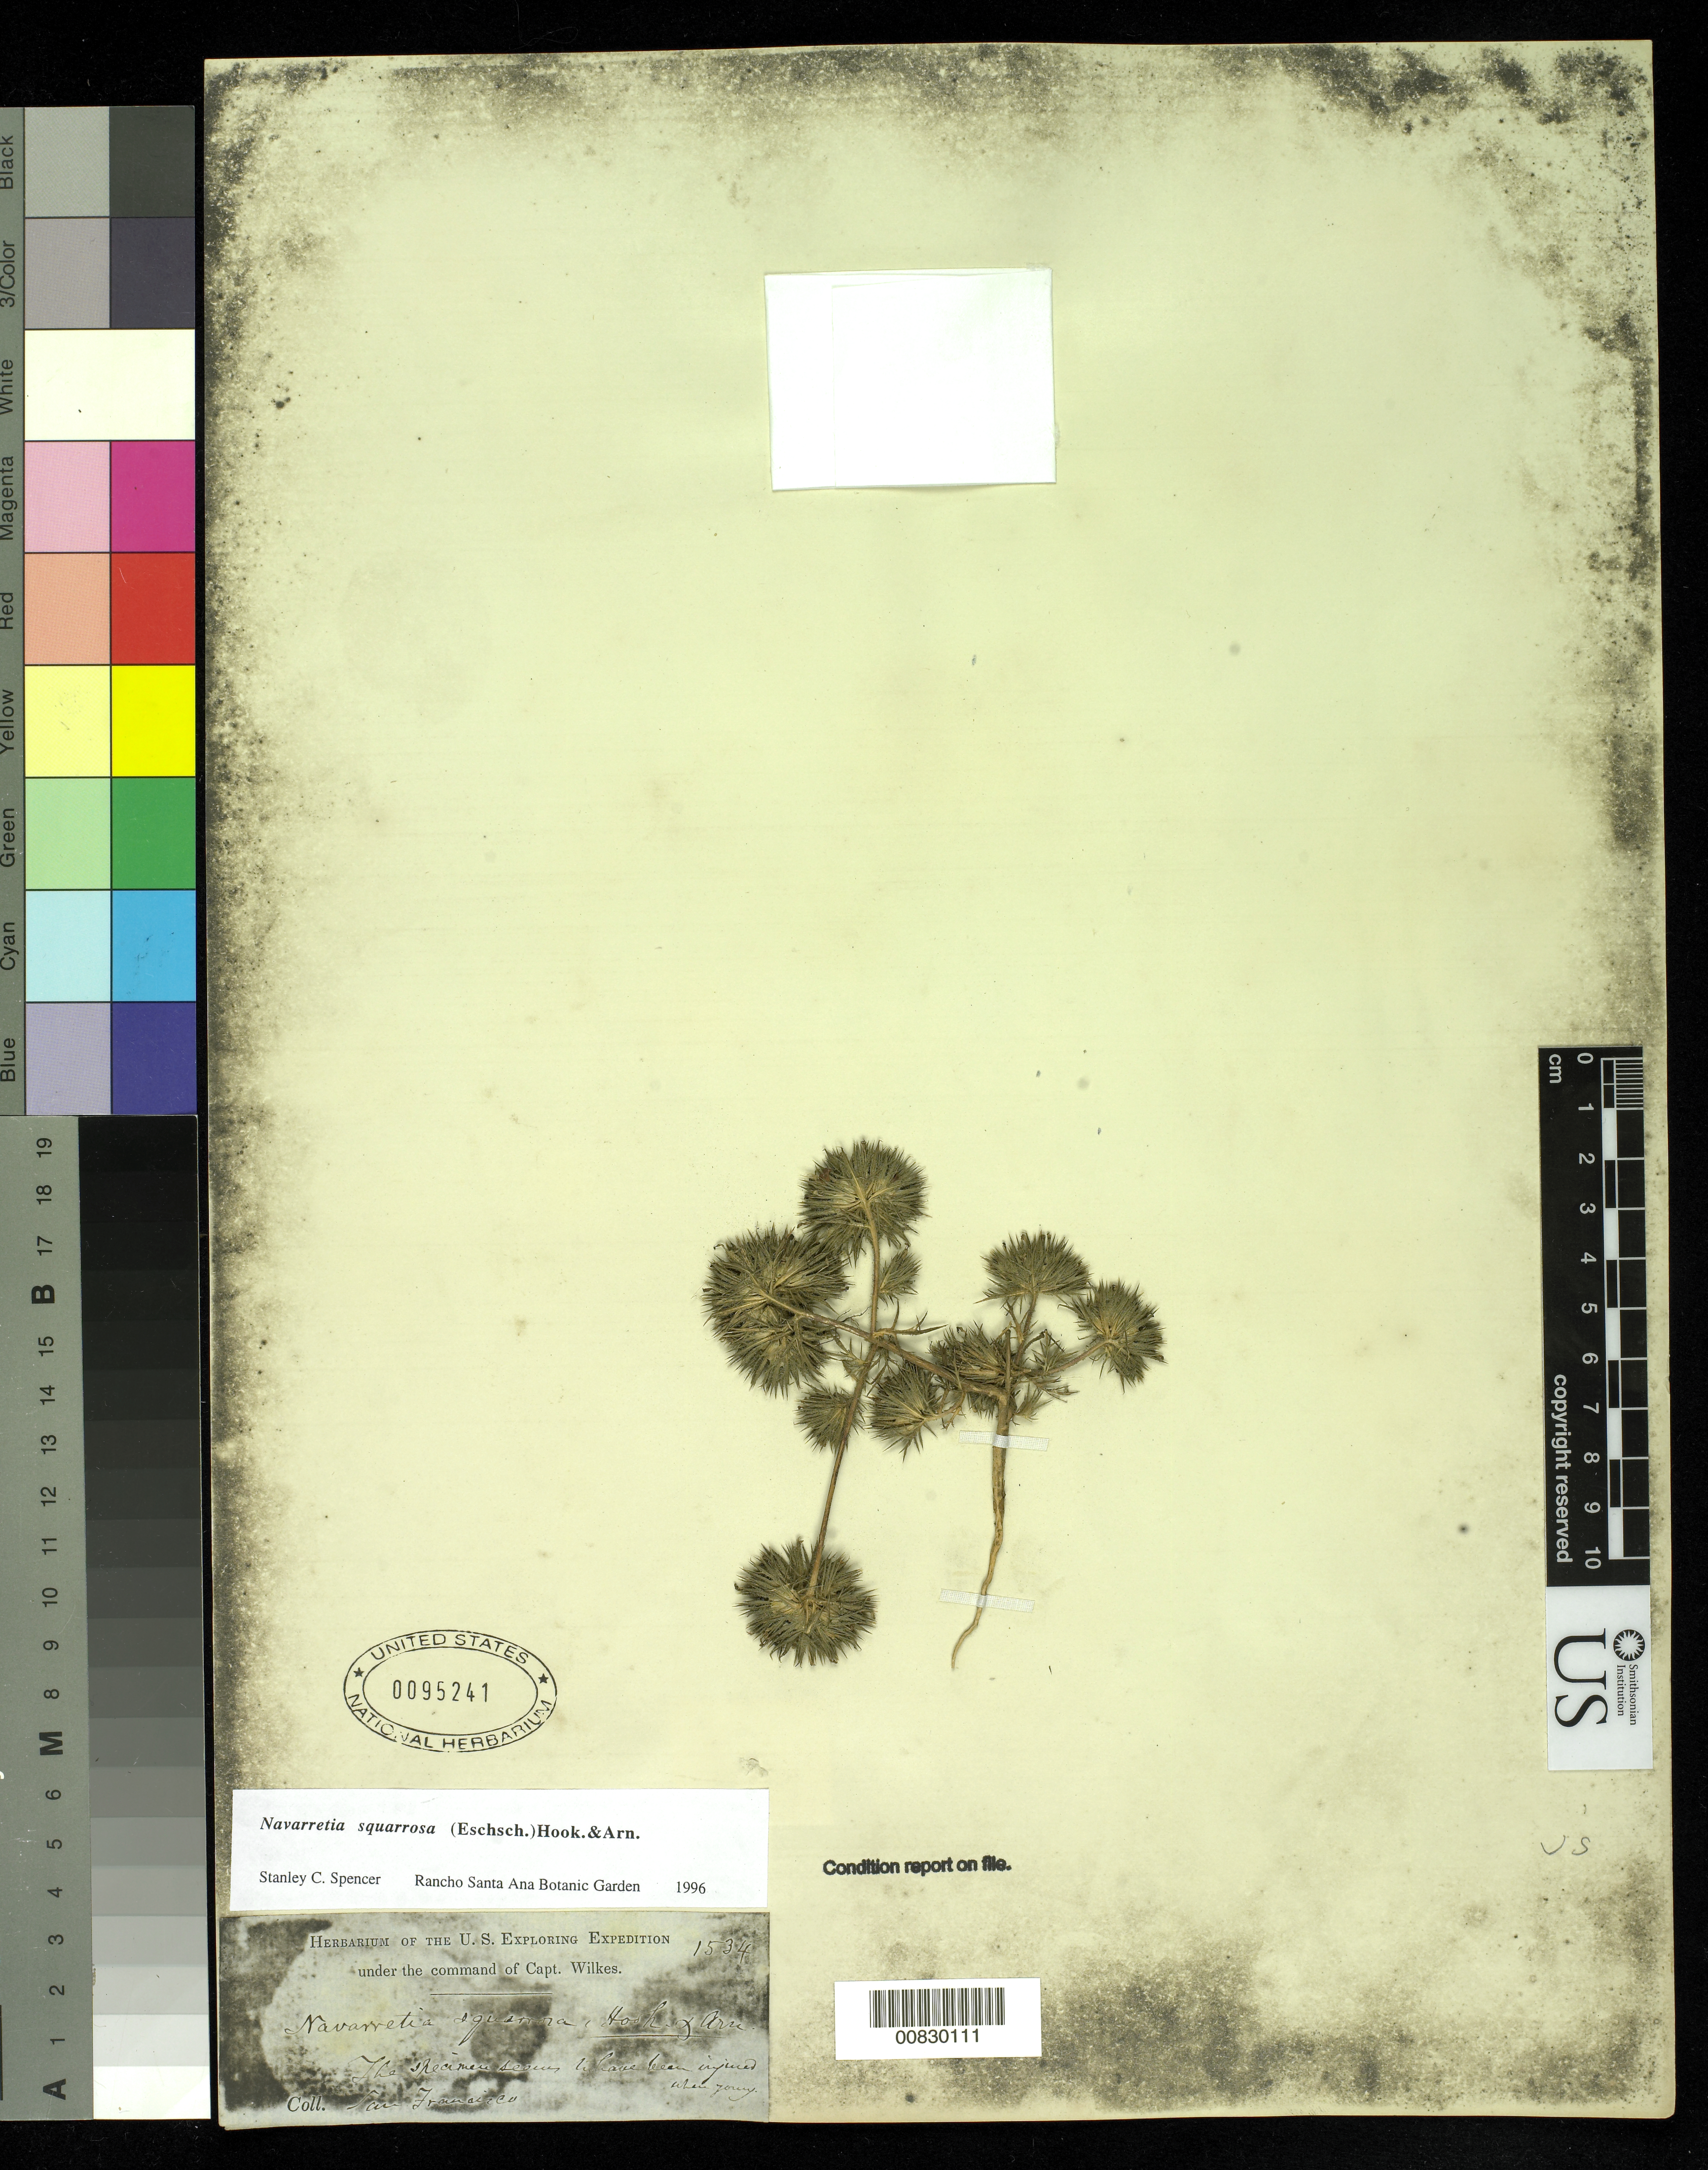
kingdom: Plantae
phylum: Tracheophyta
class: Magnoliopsida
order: Ericales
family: Polemoniaceae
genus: Navarretia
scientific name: Navarretia squarrosa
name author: (Eschsch.) Hook. & Arn.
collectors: Wilkes Explor. Exped.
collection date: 1838/1842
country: United States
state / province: California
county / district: San Francisco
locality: San Francisco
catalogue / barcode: US 95241